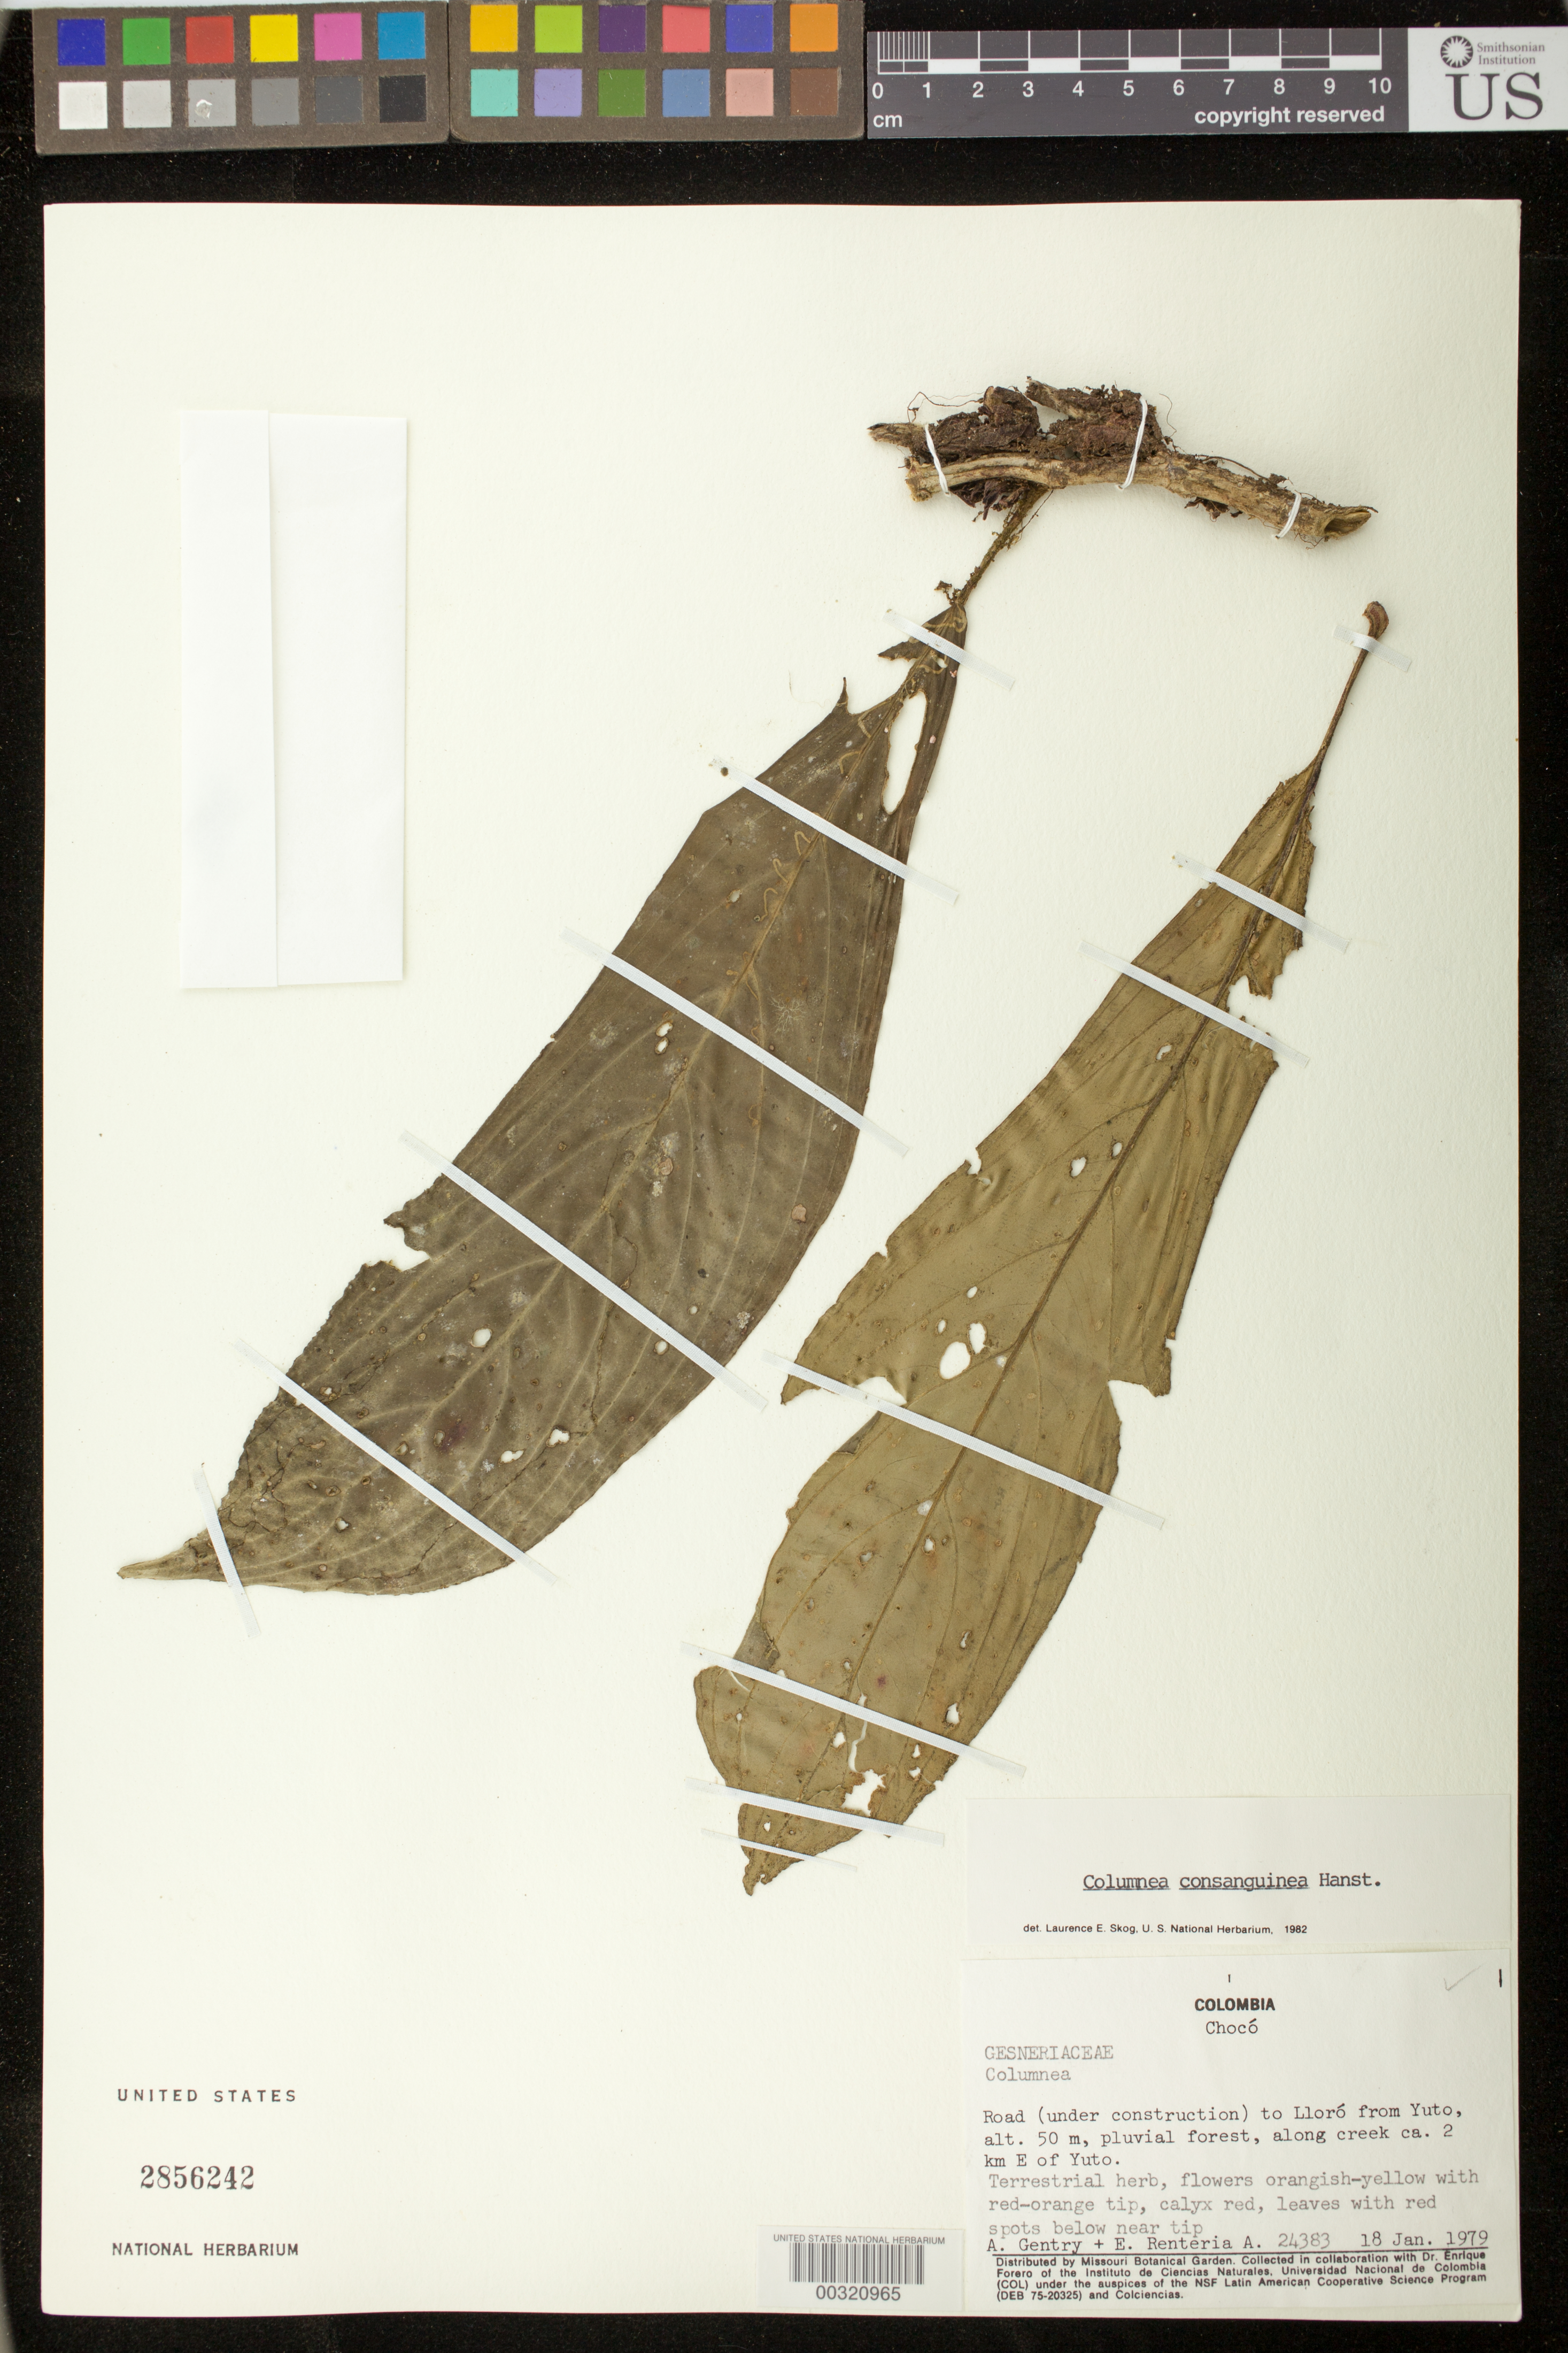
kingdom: Plantae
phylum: Tracheophyta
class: Magnoliopsida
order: Lamiales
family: Gesneriaceae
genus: Columnea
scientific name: Columnea consanguinea Hanst. var. consanguinea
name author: (Hanst.) Hanst.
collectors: A. H. Gentry & E. Renteria A.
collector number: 24383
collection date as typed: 18 Jan 1979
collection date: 1979-01-18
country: Colombia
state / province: Chocó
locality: Road (under construction) to Lloro from Yuto, along creek ca 2 km E of Yuto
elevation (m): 50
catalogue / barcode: US 2856242